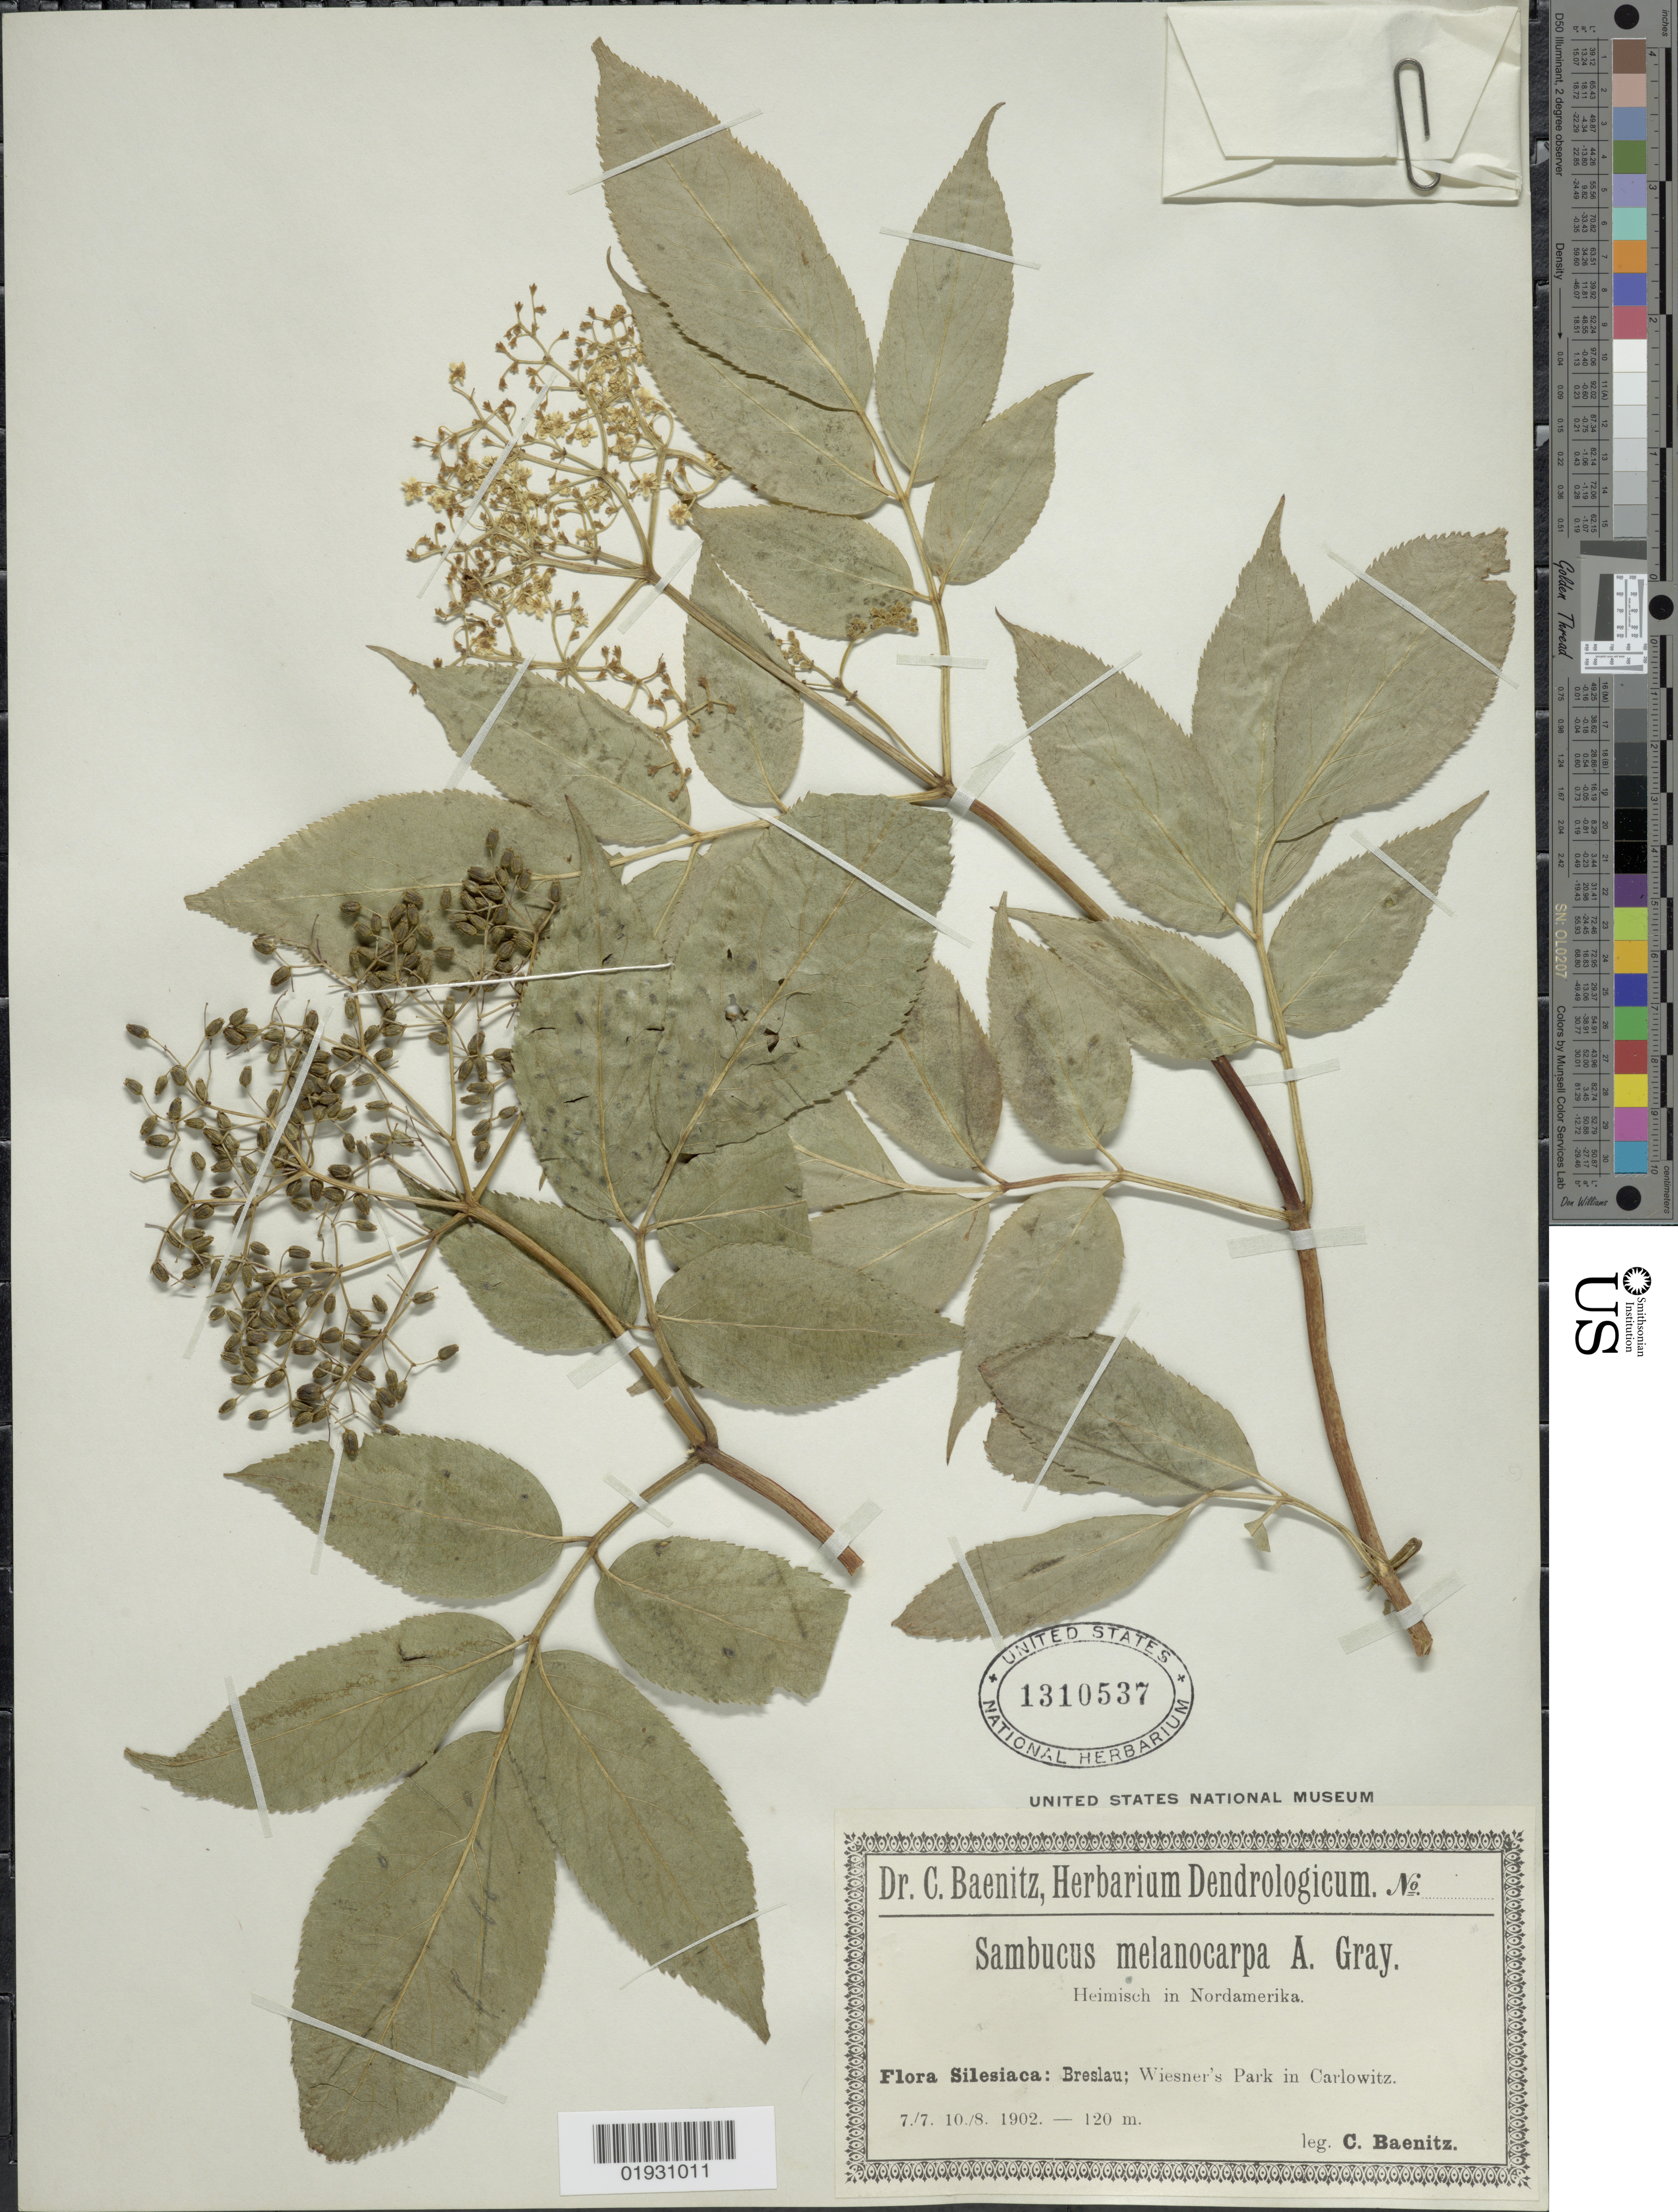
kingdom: Plantae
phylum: Tracheophyta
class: Magnoliopsida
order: Dipsacales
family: Viburnaceae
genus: Sambucus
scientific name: Sambucus melanocarpa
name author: A. Gray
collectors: C. G. Baenitz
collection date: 1902-07-07/1902-08-10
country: Poland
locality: Silesiaca: Breslau; Wiesner's Park in Carlowitz.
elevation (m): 120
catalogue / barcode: US 1310537